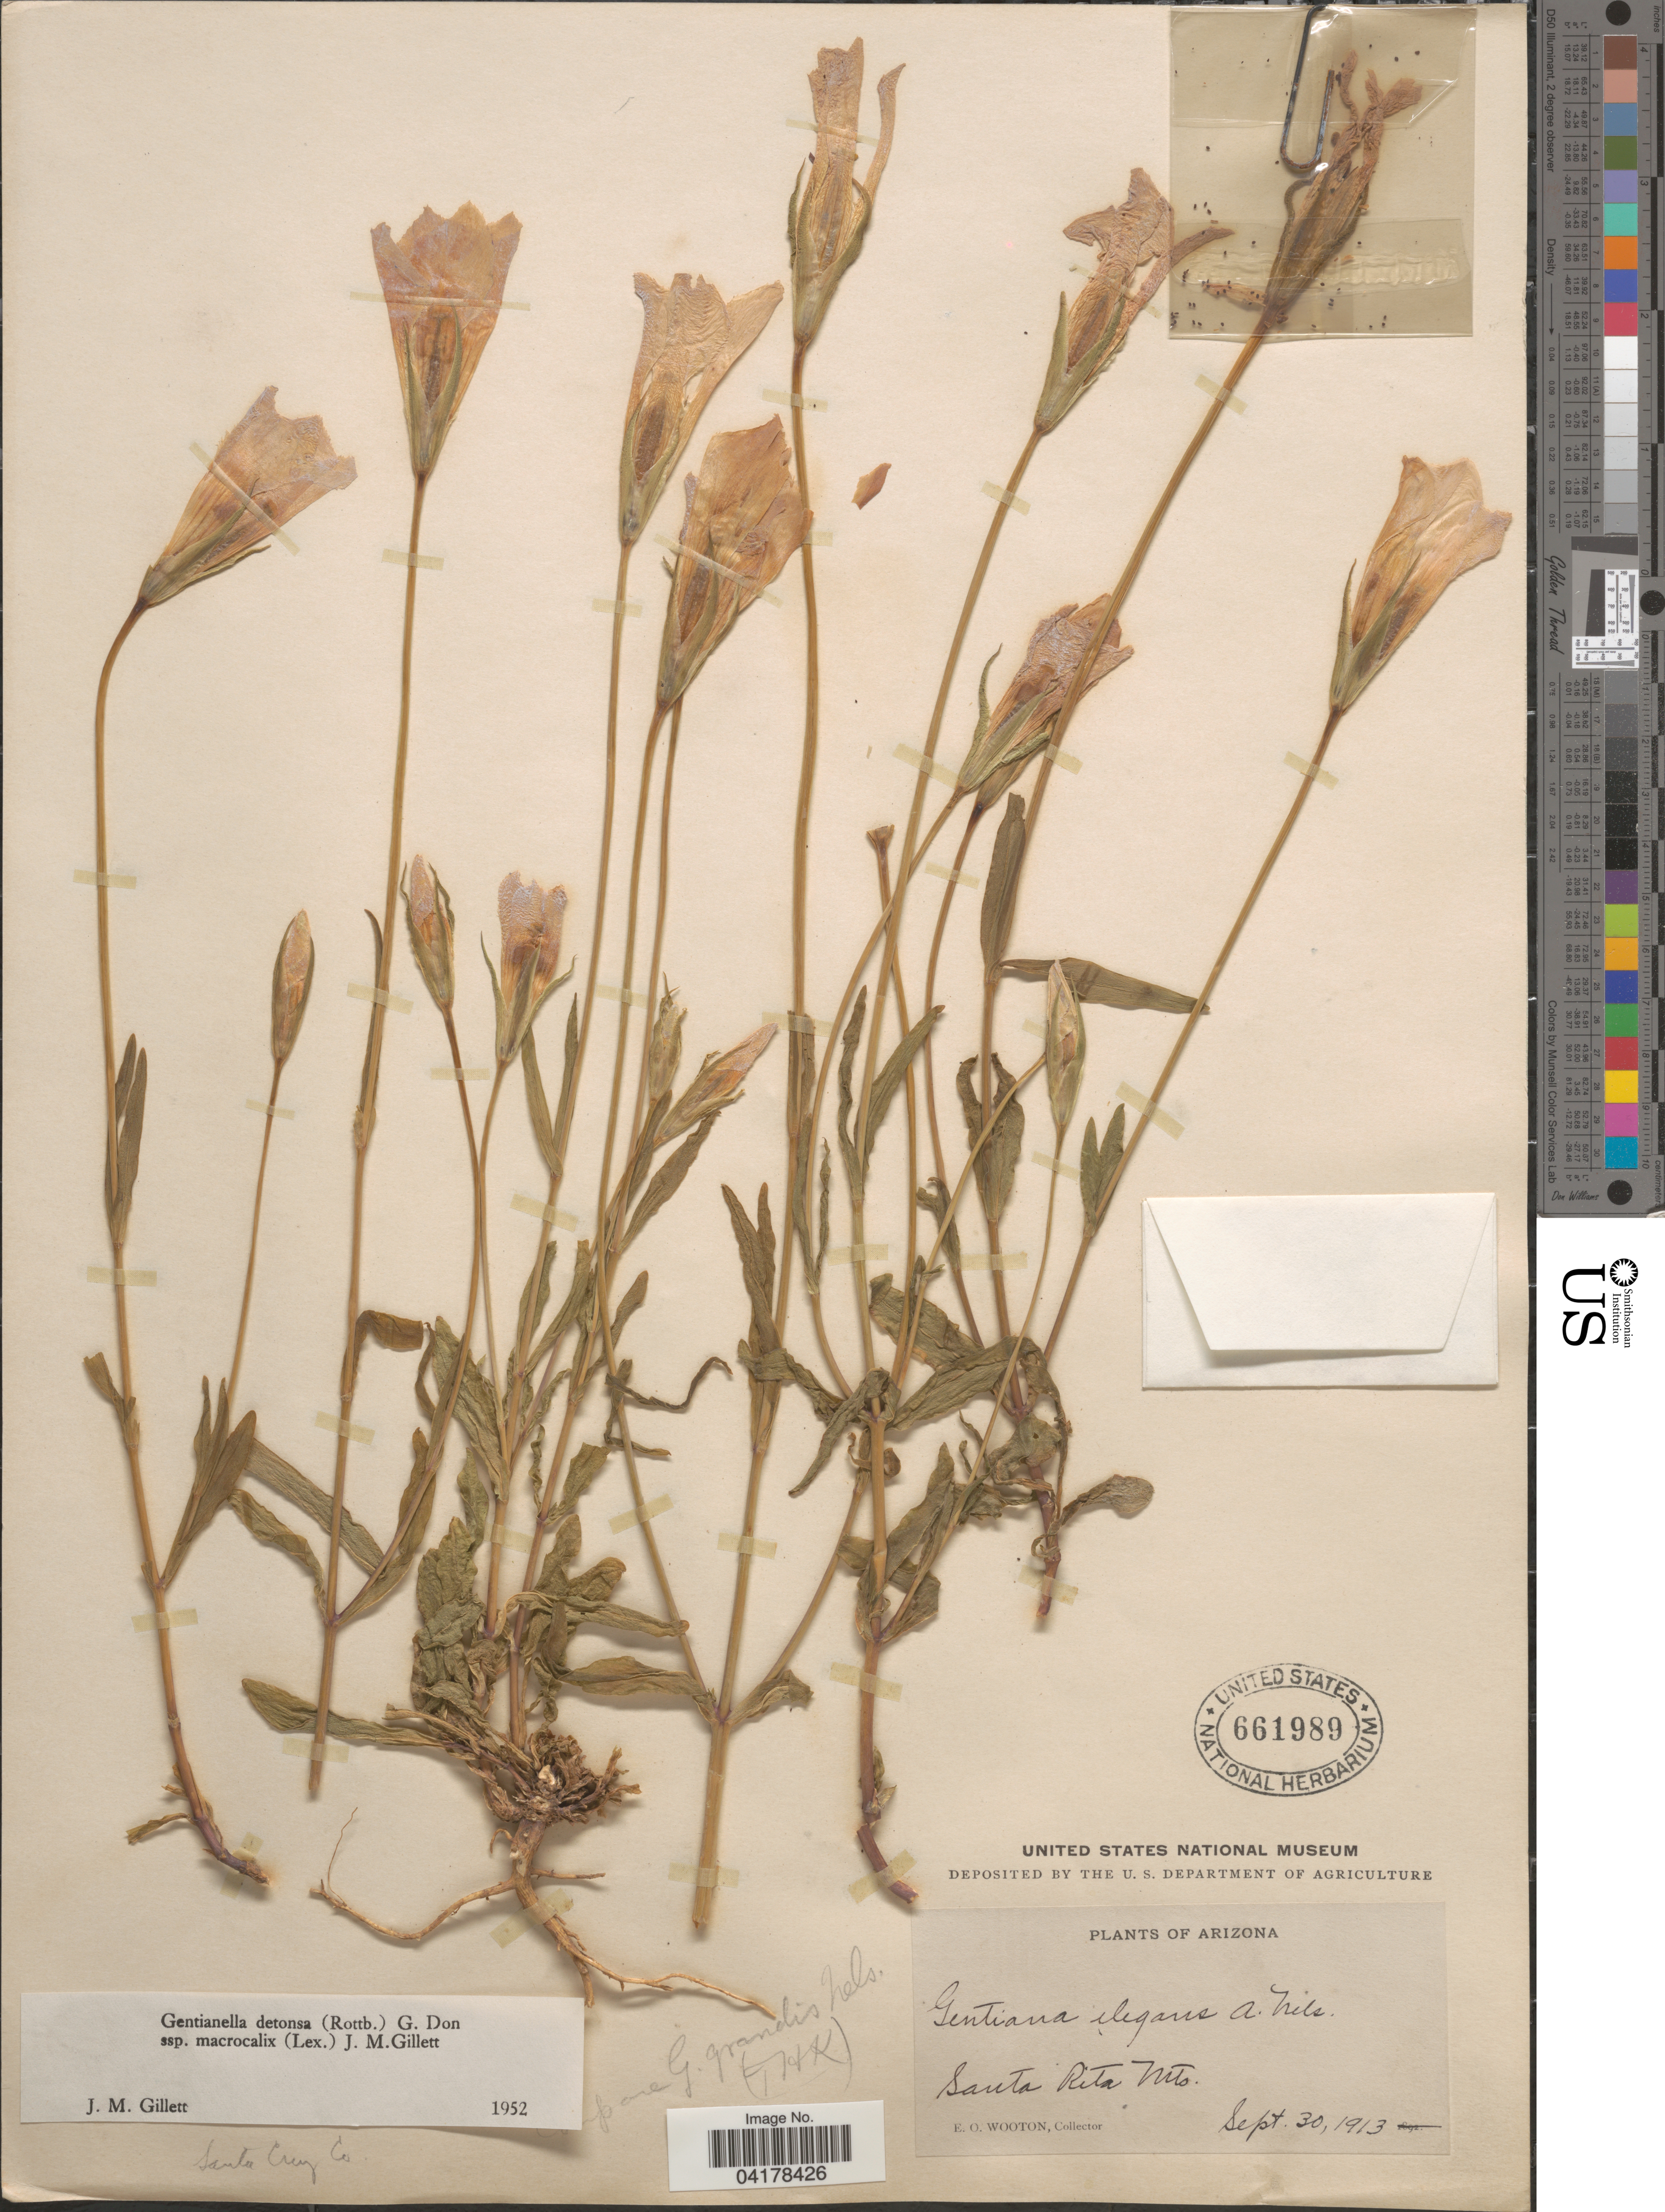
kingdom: Plantae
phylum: Tracheophyta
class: Magnoliopsida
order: Gentianales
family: Gentianaceae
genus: Gentianella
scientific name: Gentianella detonsa subsp. macrocalyx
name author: (Lex.) J.M. Gillett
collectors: E. O. Wooton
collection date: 1913-09-30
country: United States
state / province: Arizona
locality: Santa Rita Mts.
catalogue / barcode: US 661989